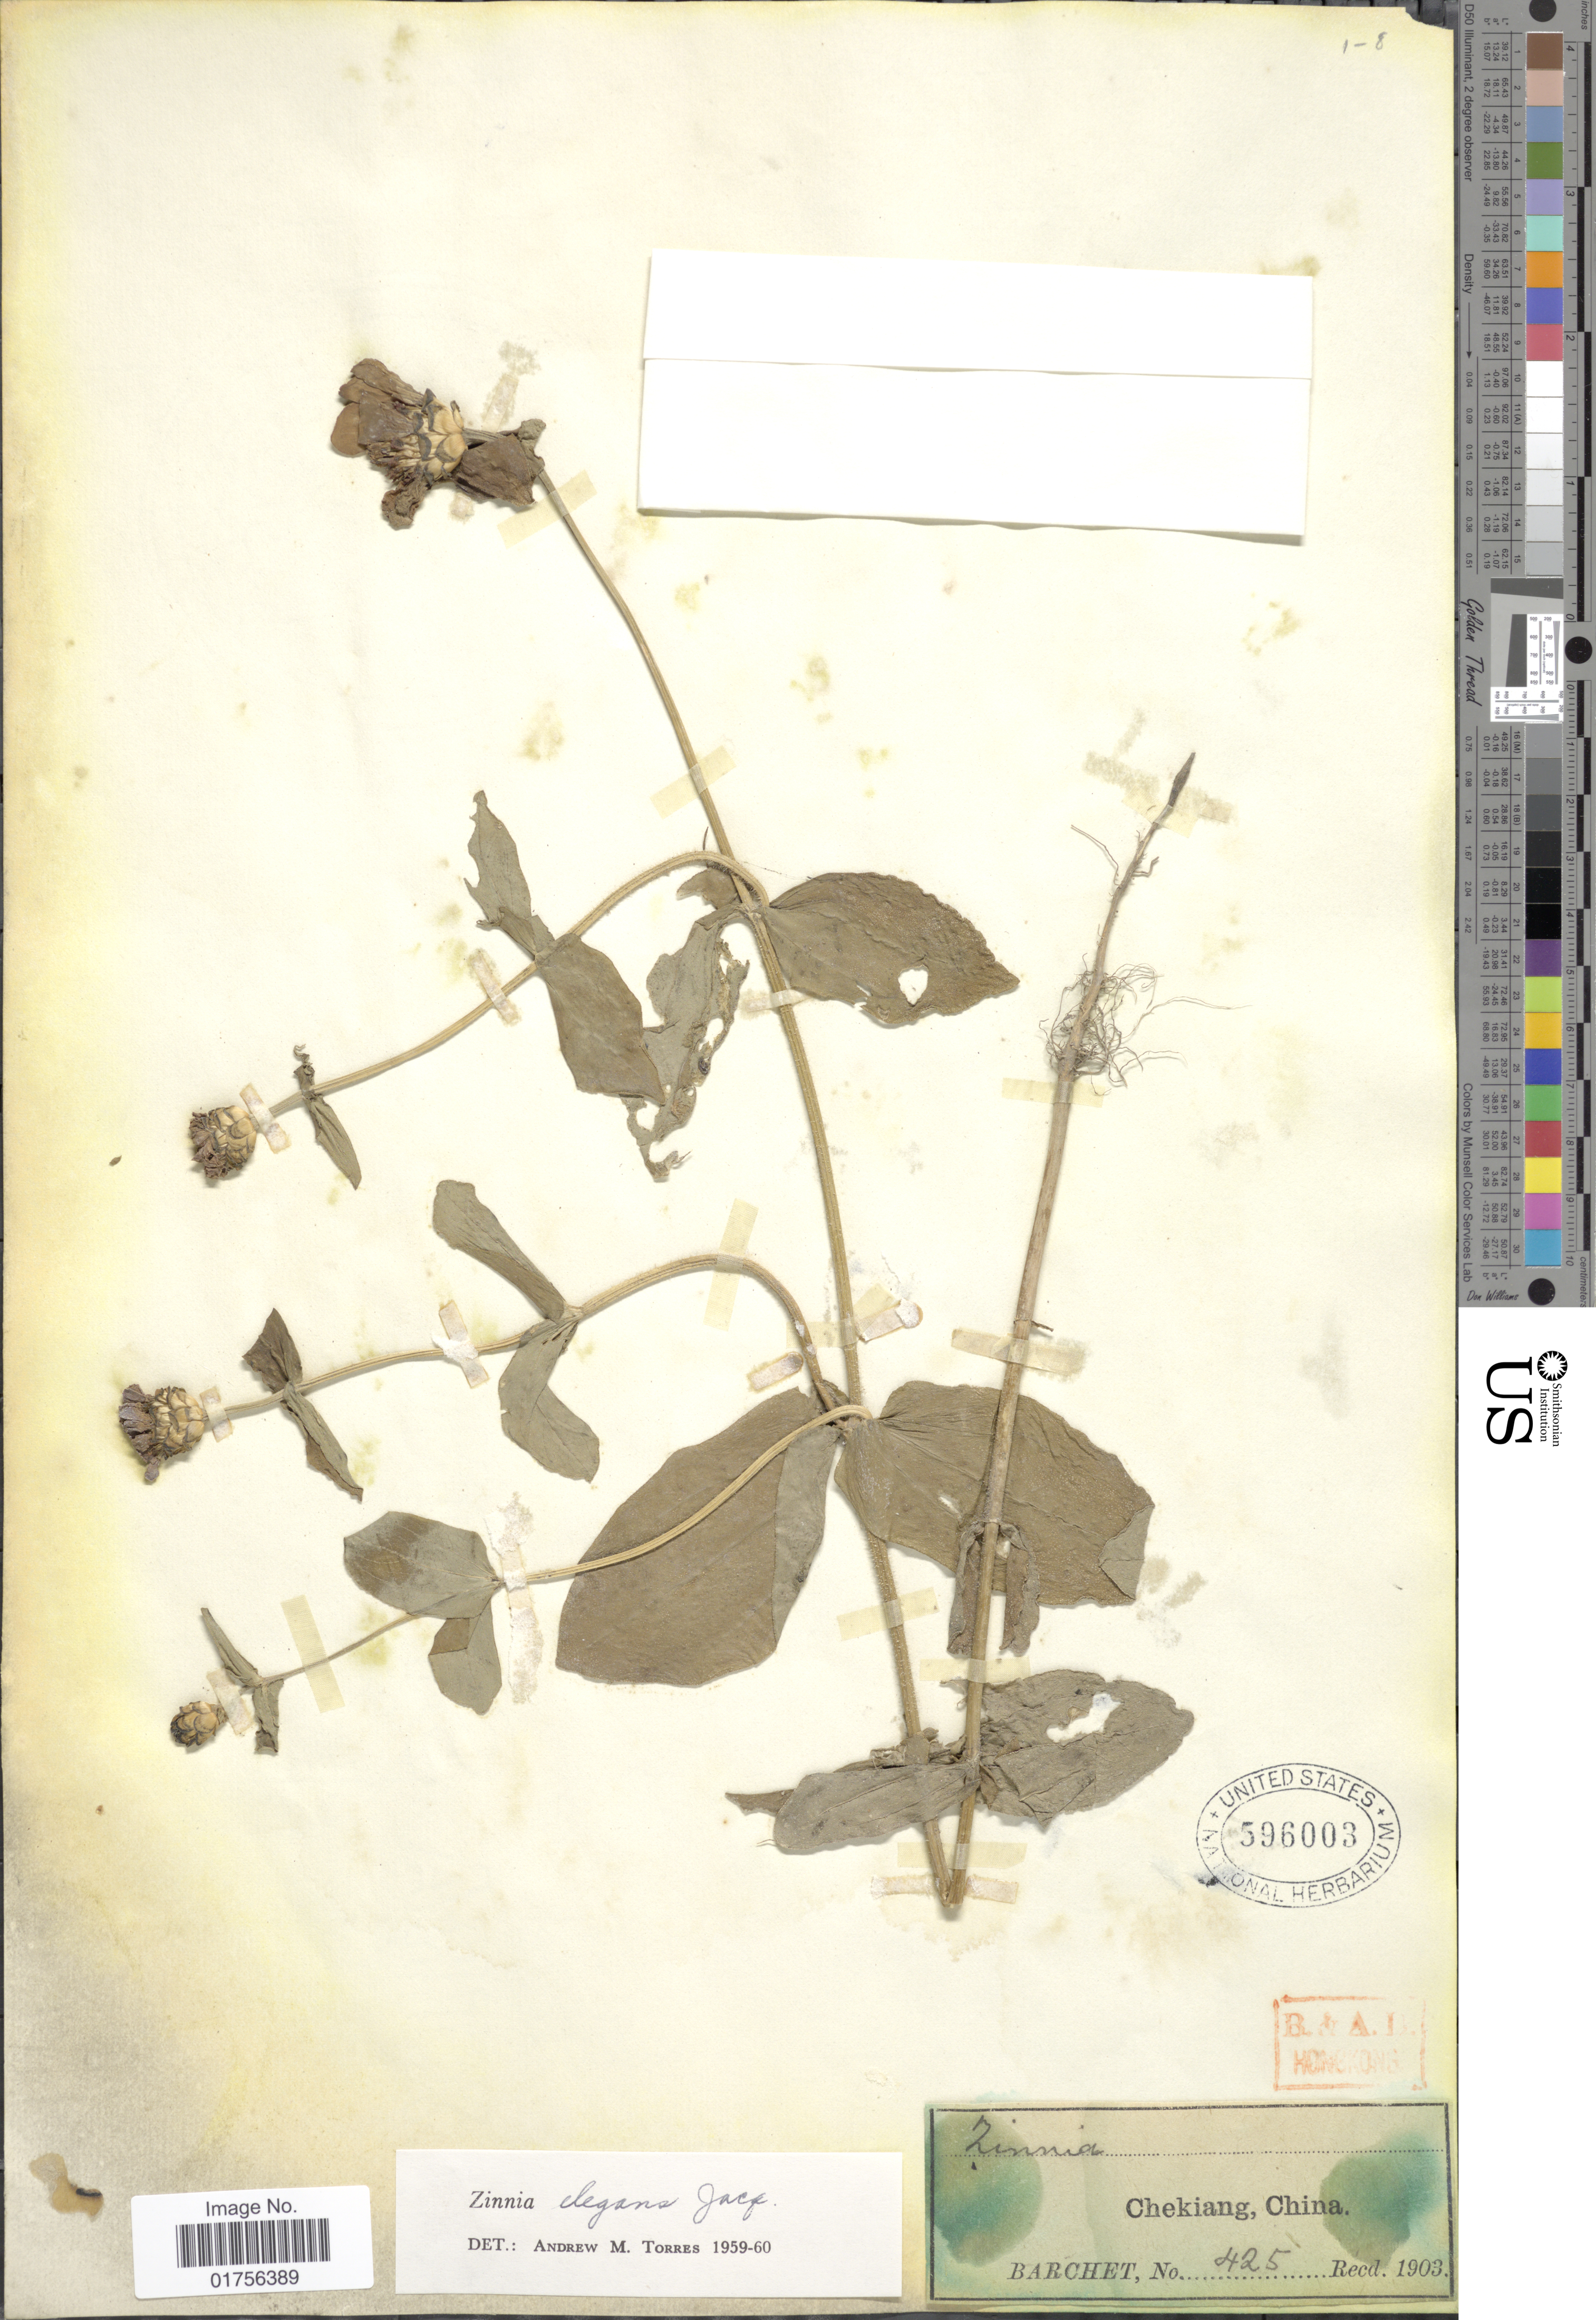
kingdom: Plantae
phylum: Tracheophyta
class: Magnoliopsida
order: Asterales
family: Asteraceae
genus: Zinnia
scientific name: Zinnia elegans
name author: Jacq.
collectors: S. P. Barchet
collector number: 425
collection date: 1903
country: China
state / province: Zhejiang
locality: Chekiang, China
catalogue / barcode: US 596003